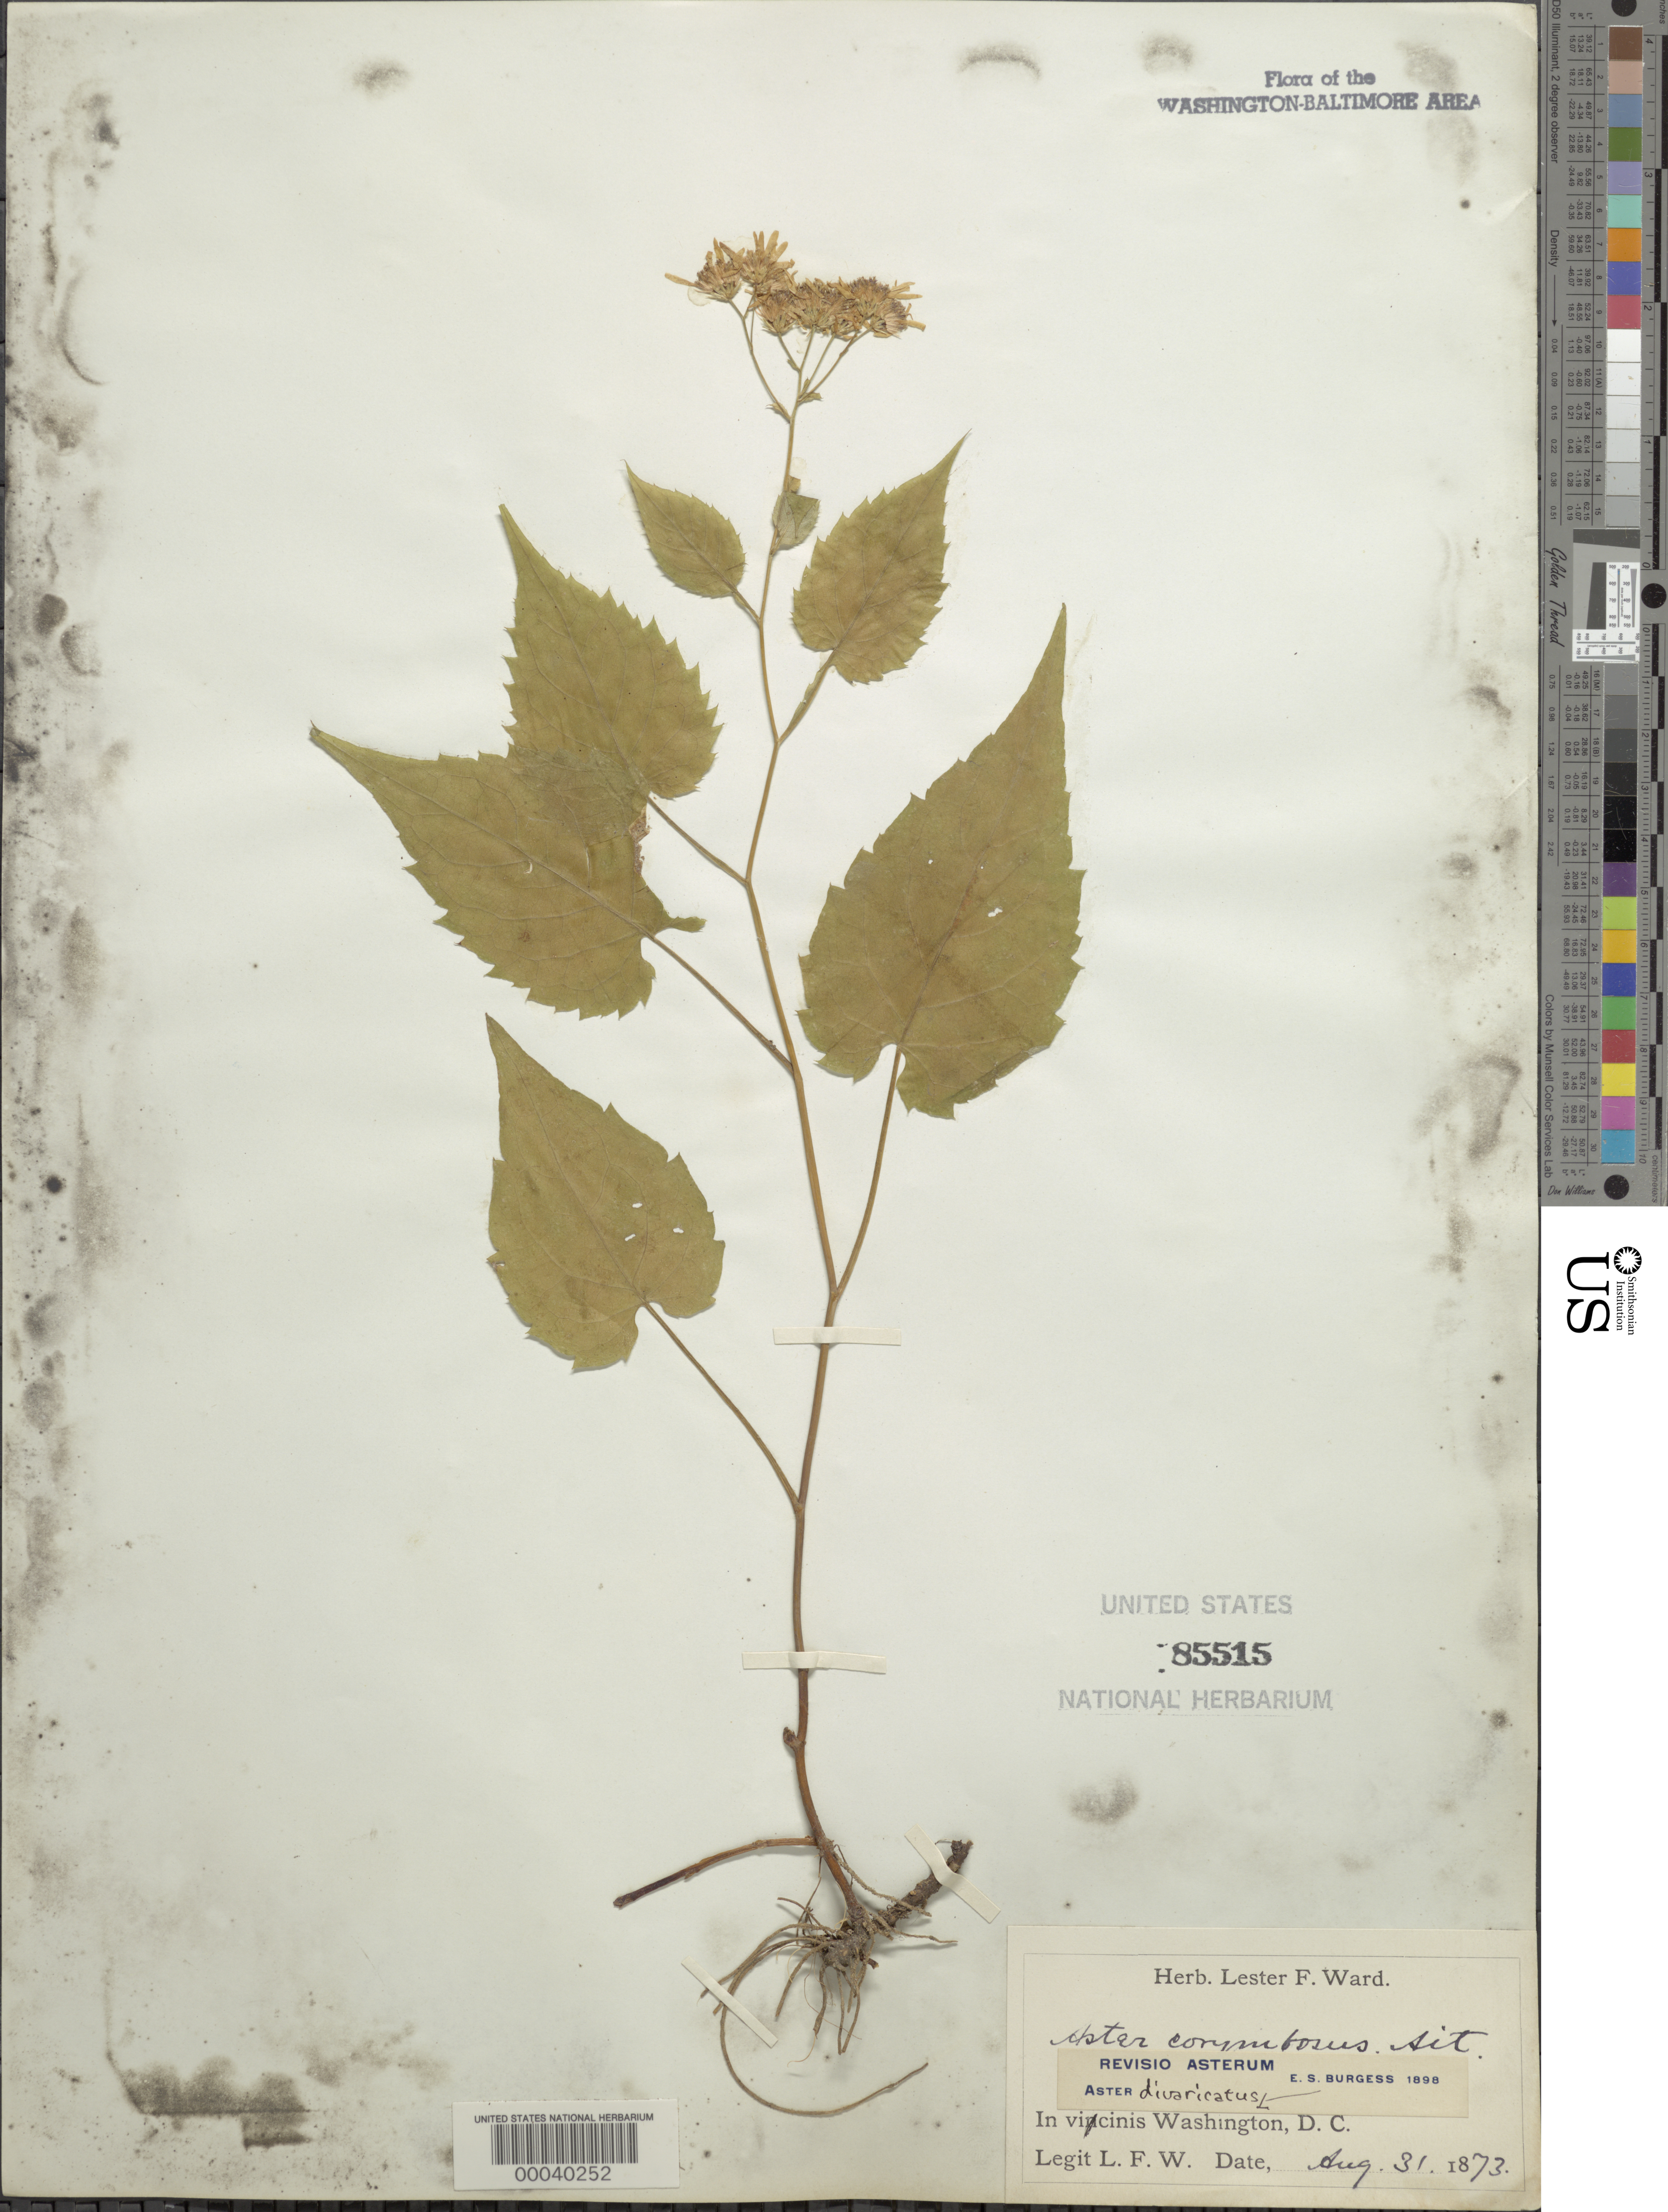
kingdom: Plantae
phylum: Tracheophyta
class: Magnoliopsida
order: Asterales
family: Asteraceae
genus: Eurybia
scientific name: Eurybia divaricata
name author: (L.) G.L. Nesom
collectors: L. F. Ward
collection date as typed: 31 Aug 1873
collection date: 1873-08-31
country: United States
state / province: District of Columbia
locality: DC vicinity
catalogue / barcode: US 85515